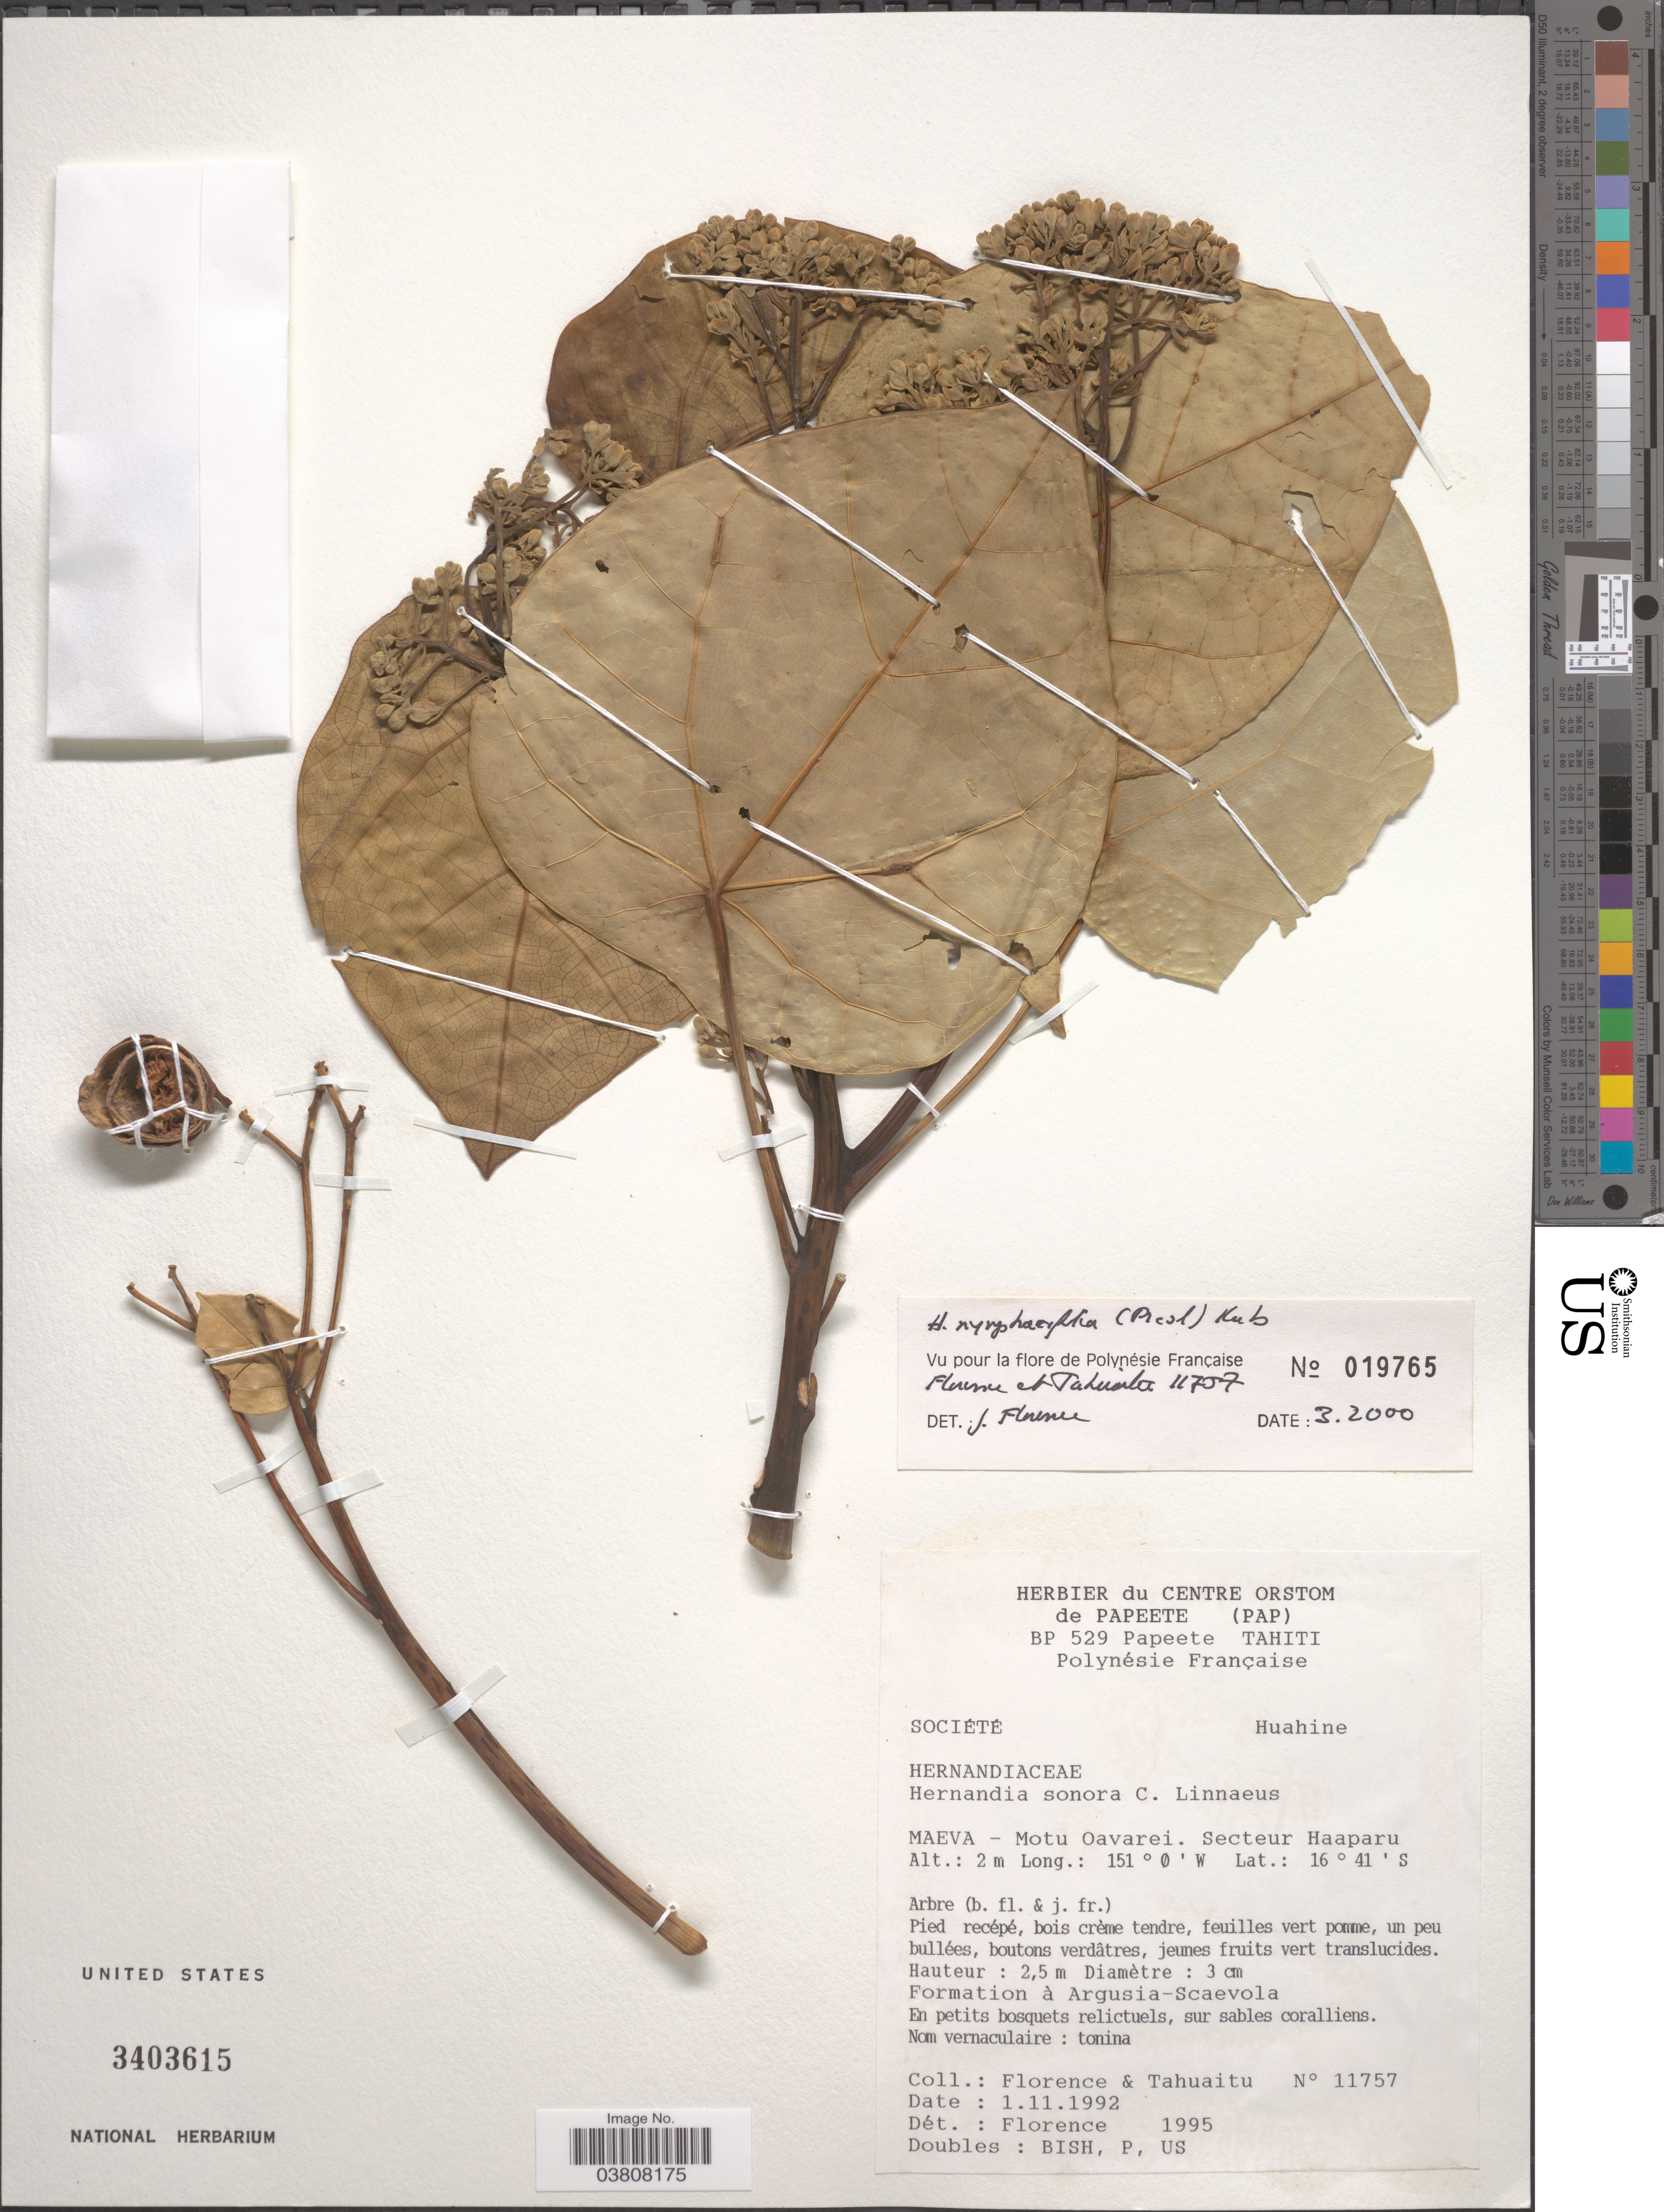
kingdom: Plantae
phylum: Tracheophyta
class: Magnoliopsida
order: Laurales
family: Hernandiaceae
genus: Hernandia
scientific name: Hernandia nymphaeifolia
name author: (C. Presl) Kubitzki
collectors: -. Florence & -. Tahuaitu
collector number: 11757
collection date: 1992-11-01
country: French Polynesia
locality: Maeva - Motu Oavarei. Secteur Haaparu.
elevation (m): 2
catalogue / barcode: US 3403615